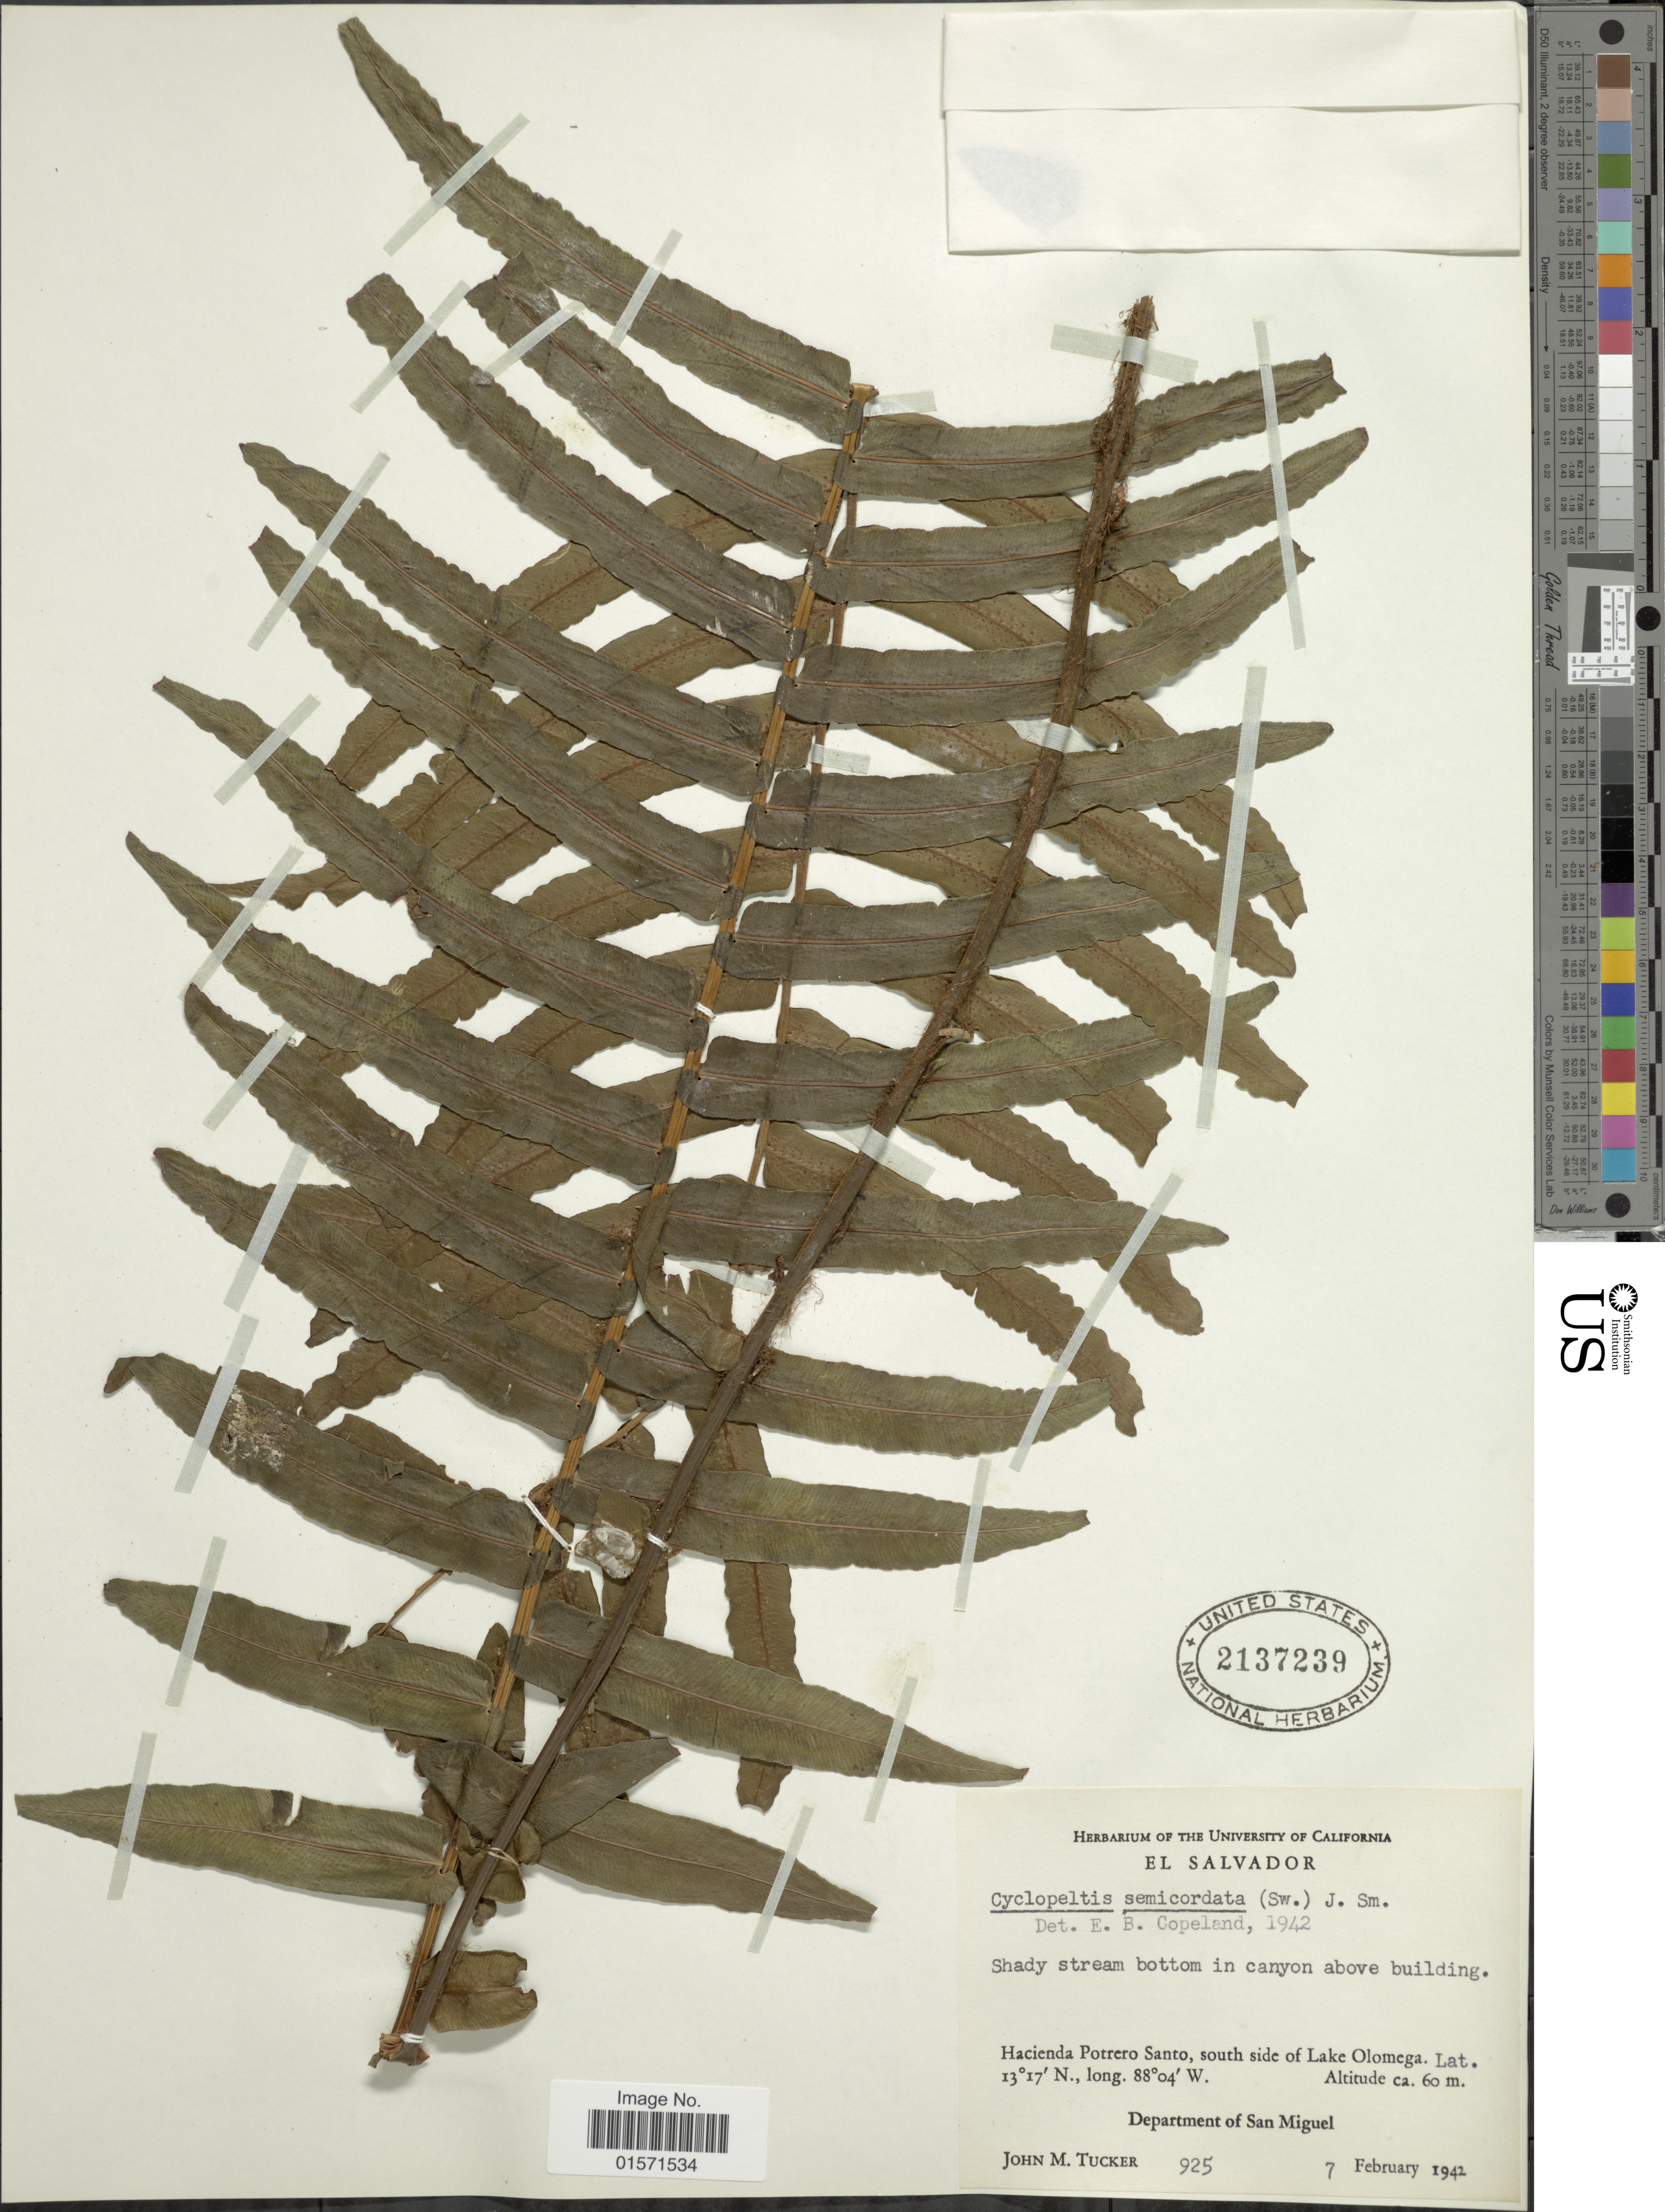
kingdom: Plantae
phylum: Tracheophyta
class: Polypodiopsida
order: Polypodiales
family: Lomariopsidaceae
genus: Cyclopeltis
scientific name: Cyclopeltis semicordata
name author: (Sw.) J. Sm.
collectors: J. M. Tucker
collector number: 925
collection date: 1942-02-07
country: El Salvador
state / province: San Miguel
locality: Haciendo Pottero santo, south side of Lake Olomega. Department of San Miguel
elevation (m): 60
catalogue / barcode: US 2137239